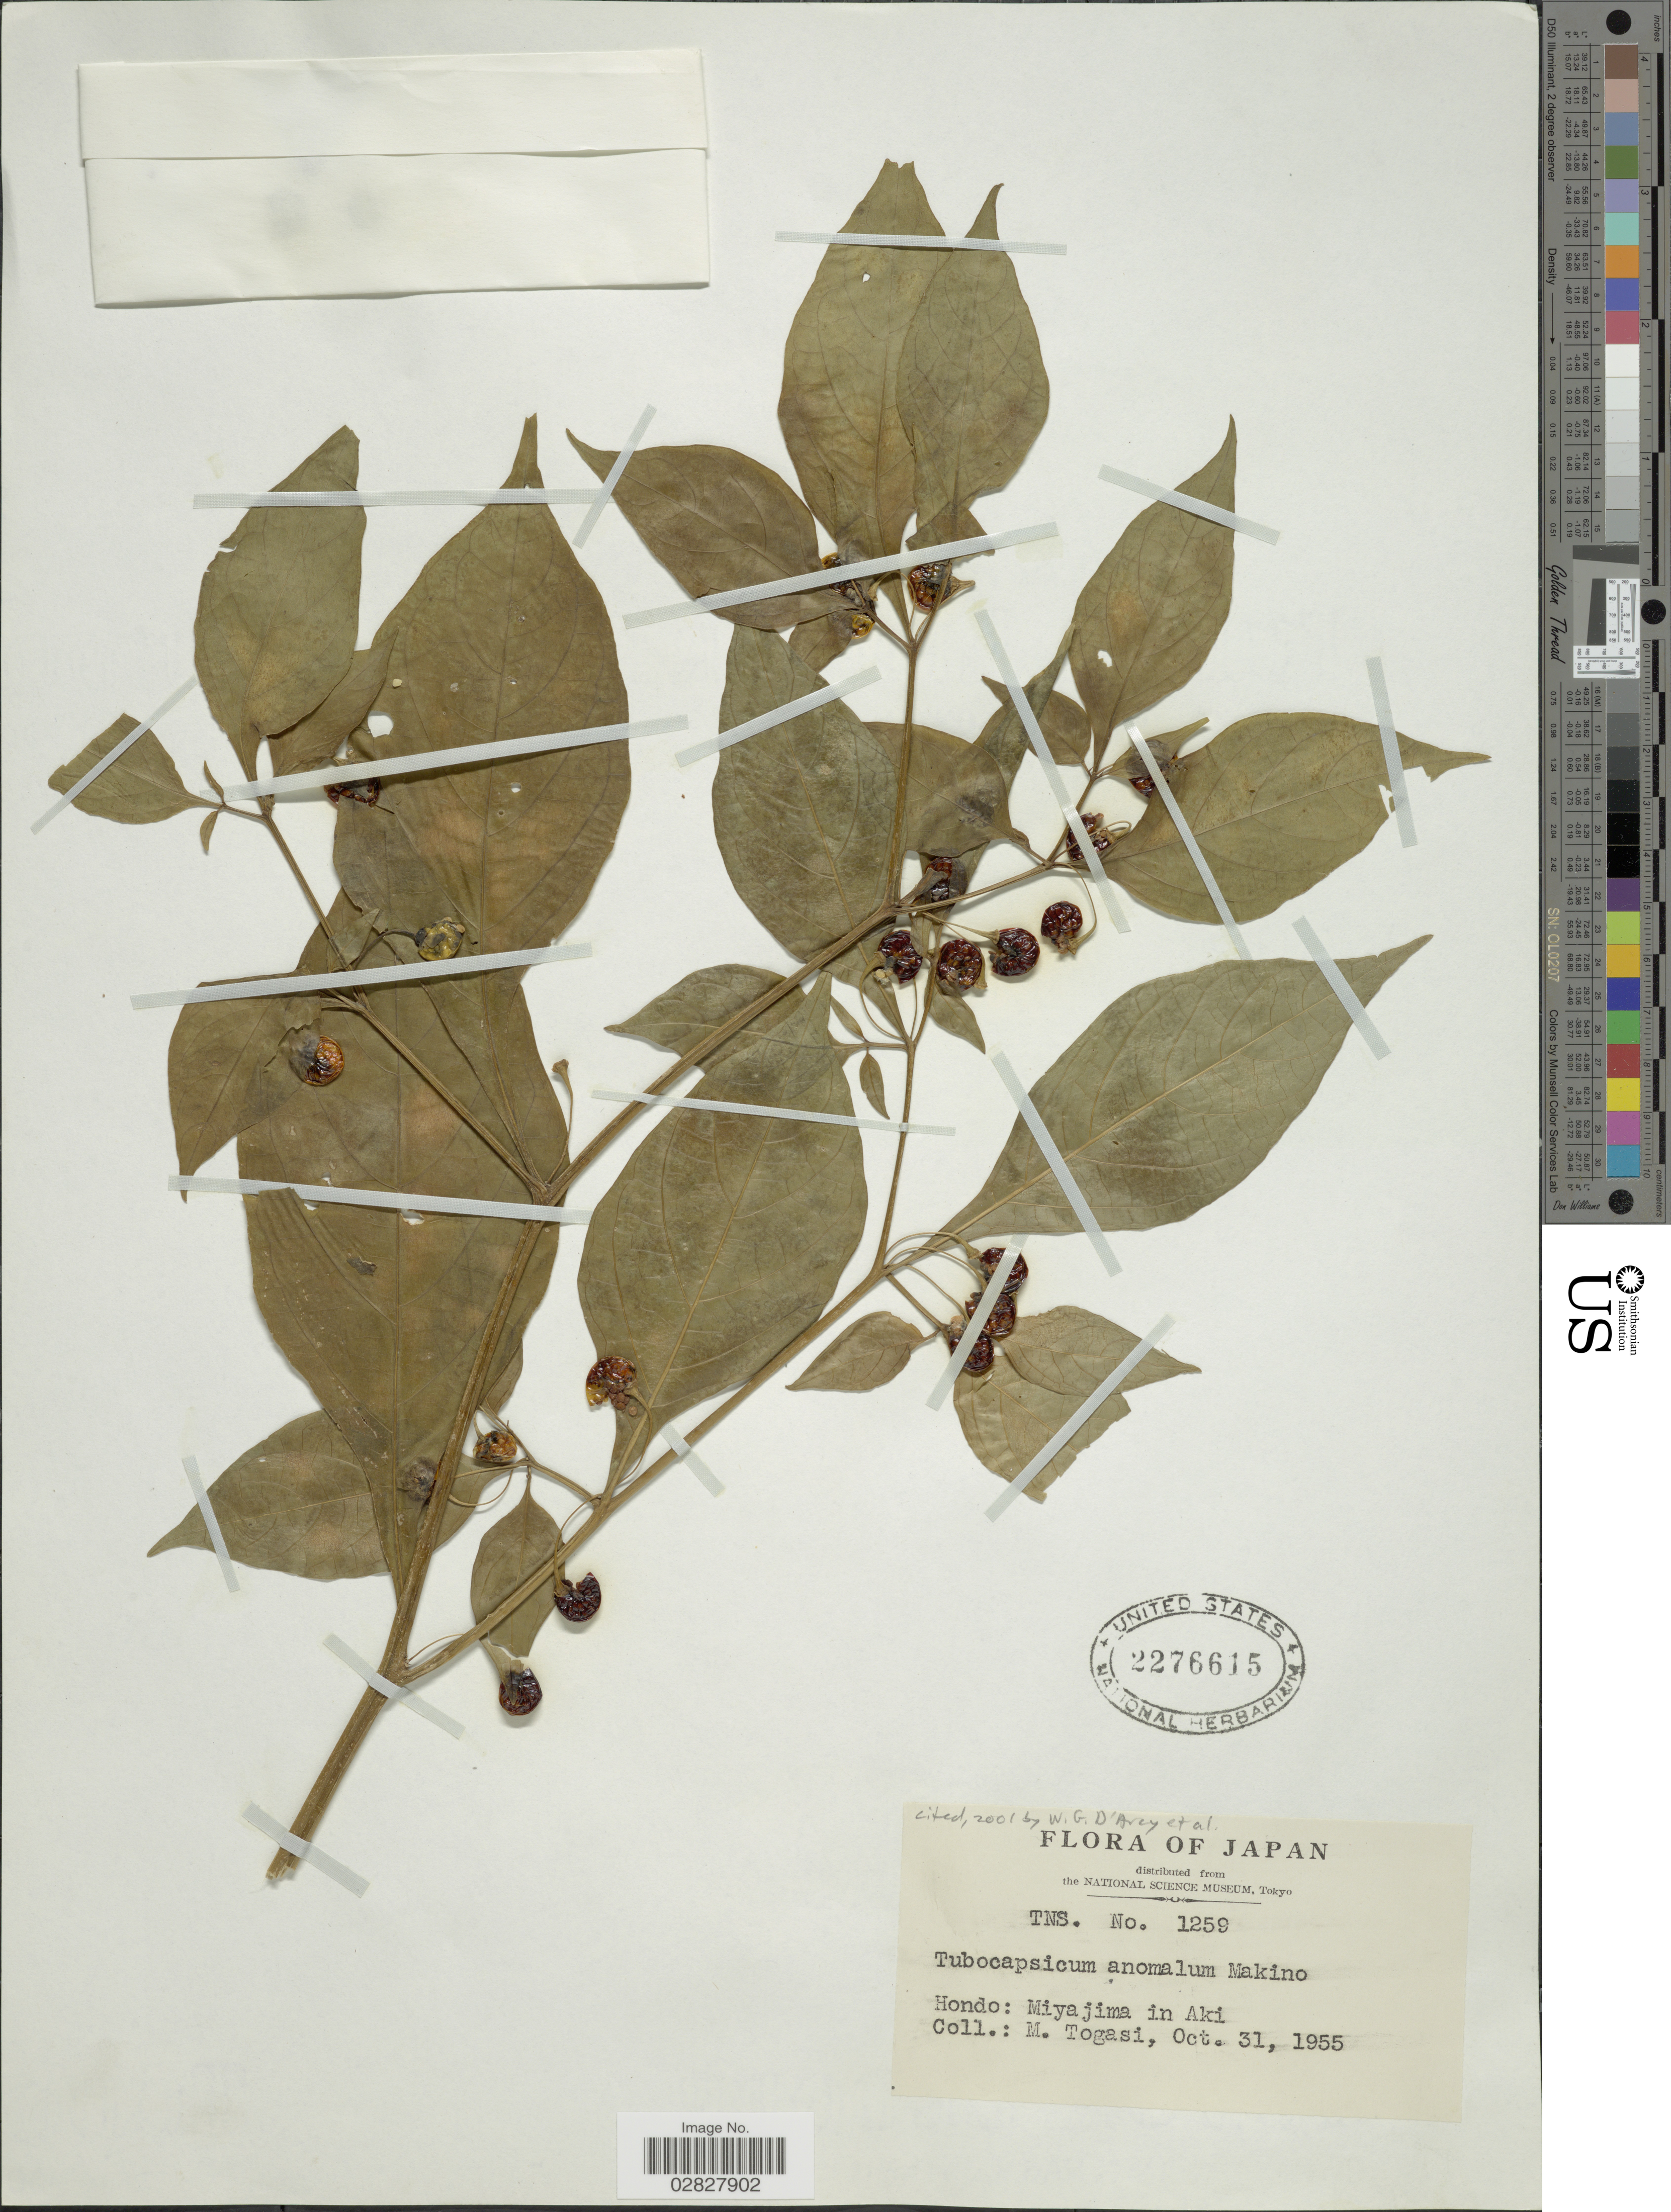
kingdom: Plantae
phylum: Tracheophyta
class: Magnoliopsida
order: Solanales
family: Solanaceae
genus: Tubocapsicum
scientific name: Tubocapsicum anomalum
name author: (Franch. & Sav.) Makino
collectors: M. Togasi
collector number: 1259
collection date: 1955-10-31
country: Japan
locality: Hondo: Miyajima in Aki.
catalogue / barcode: US 2276615